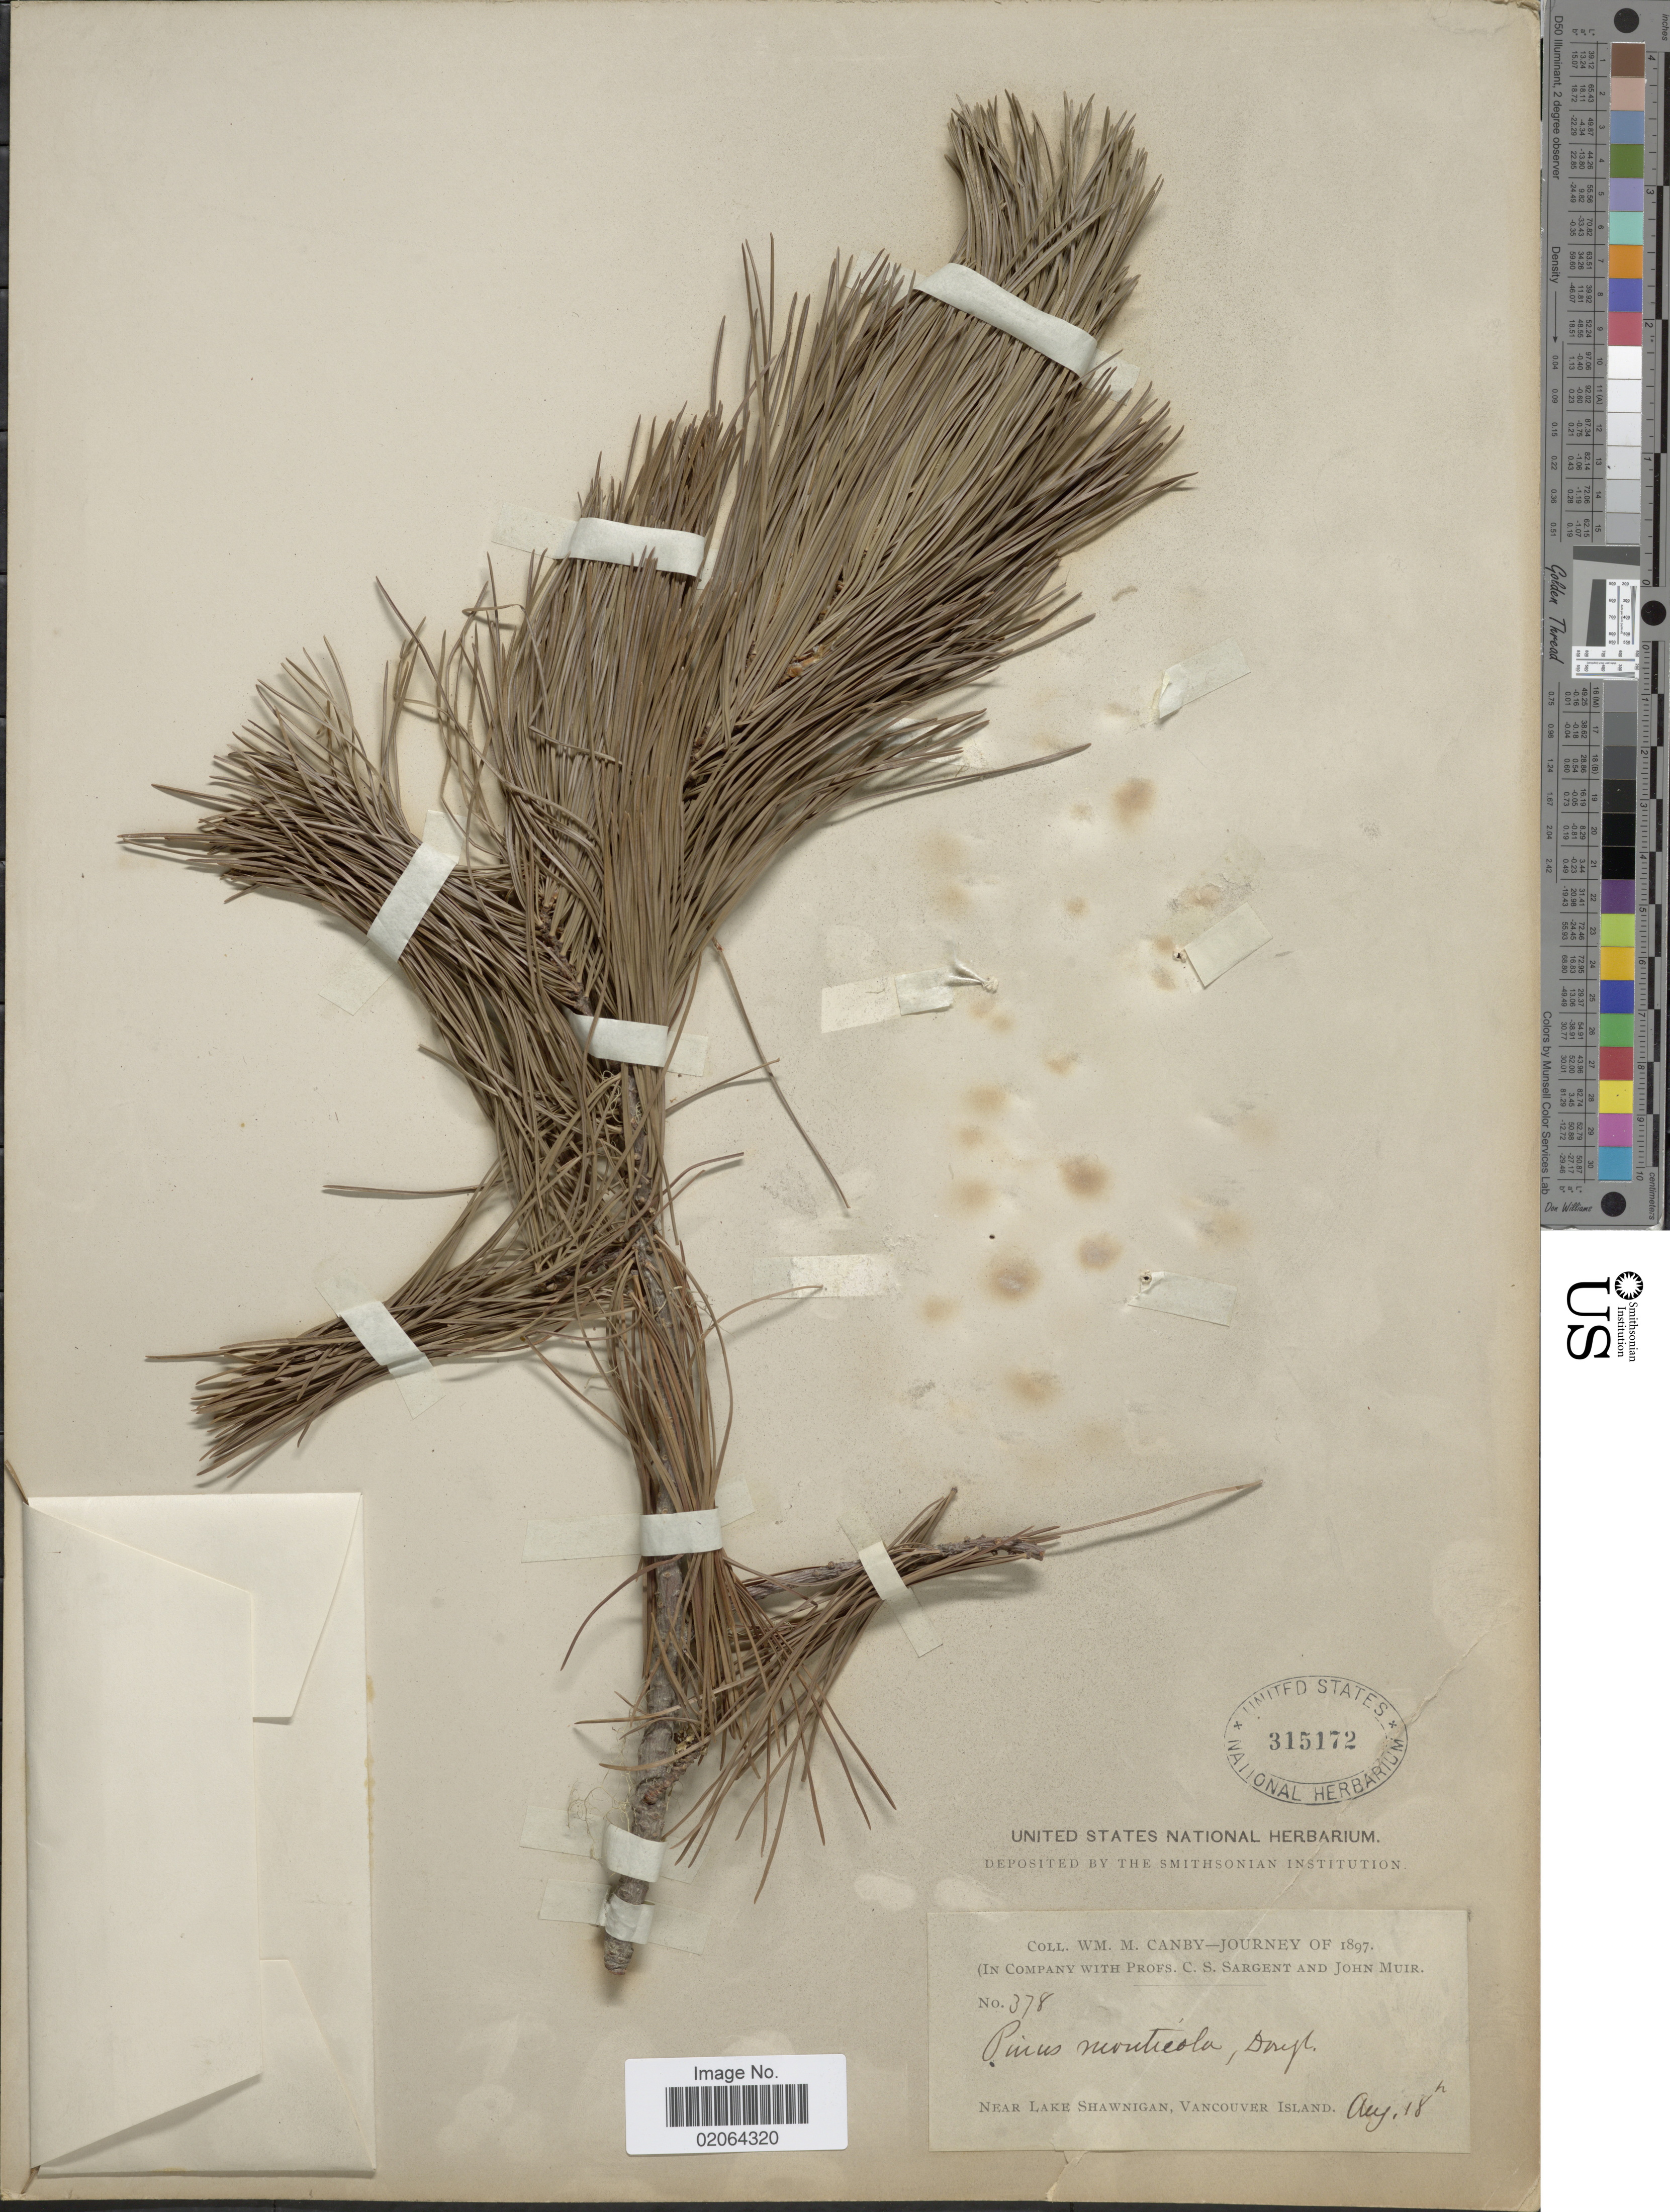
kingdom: Plantae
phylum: Tracheophyta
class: Pinopsida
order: Pinales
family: Pinaceae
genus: Pinus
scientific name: Pinus monticola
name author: Douglas ex D. Don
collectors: W. M. Canby, C. S. Sargent & J. Muir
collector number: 378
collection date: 1897-08-18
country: Canada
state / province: British Columbia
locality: Near Lake Shawnigan, Vancouver Island.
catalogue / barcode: US 315172